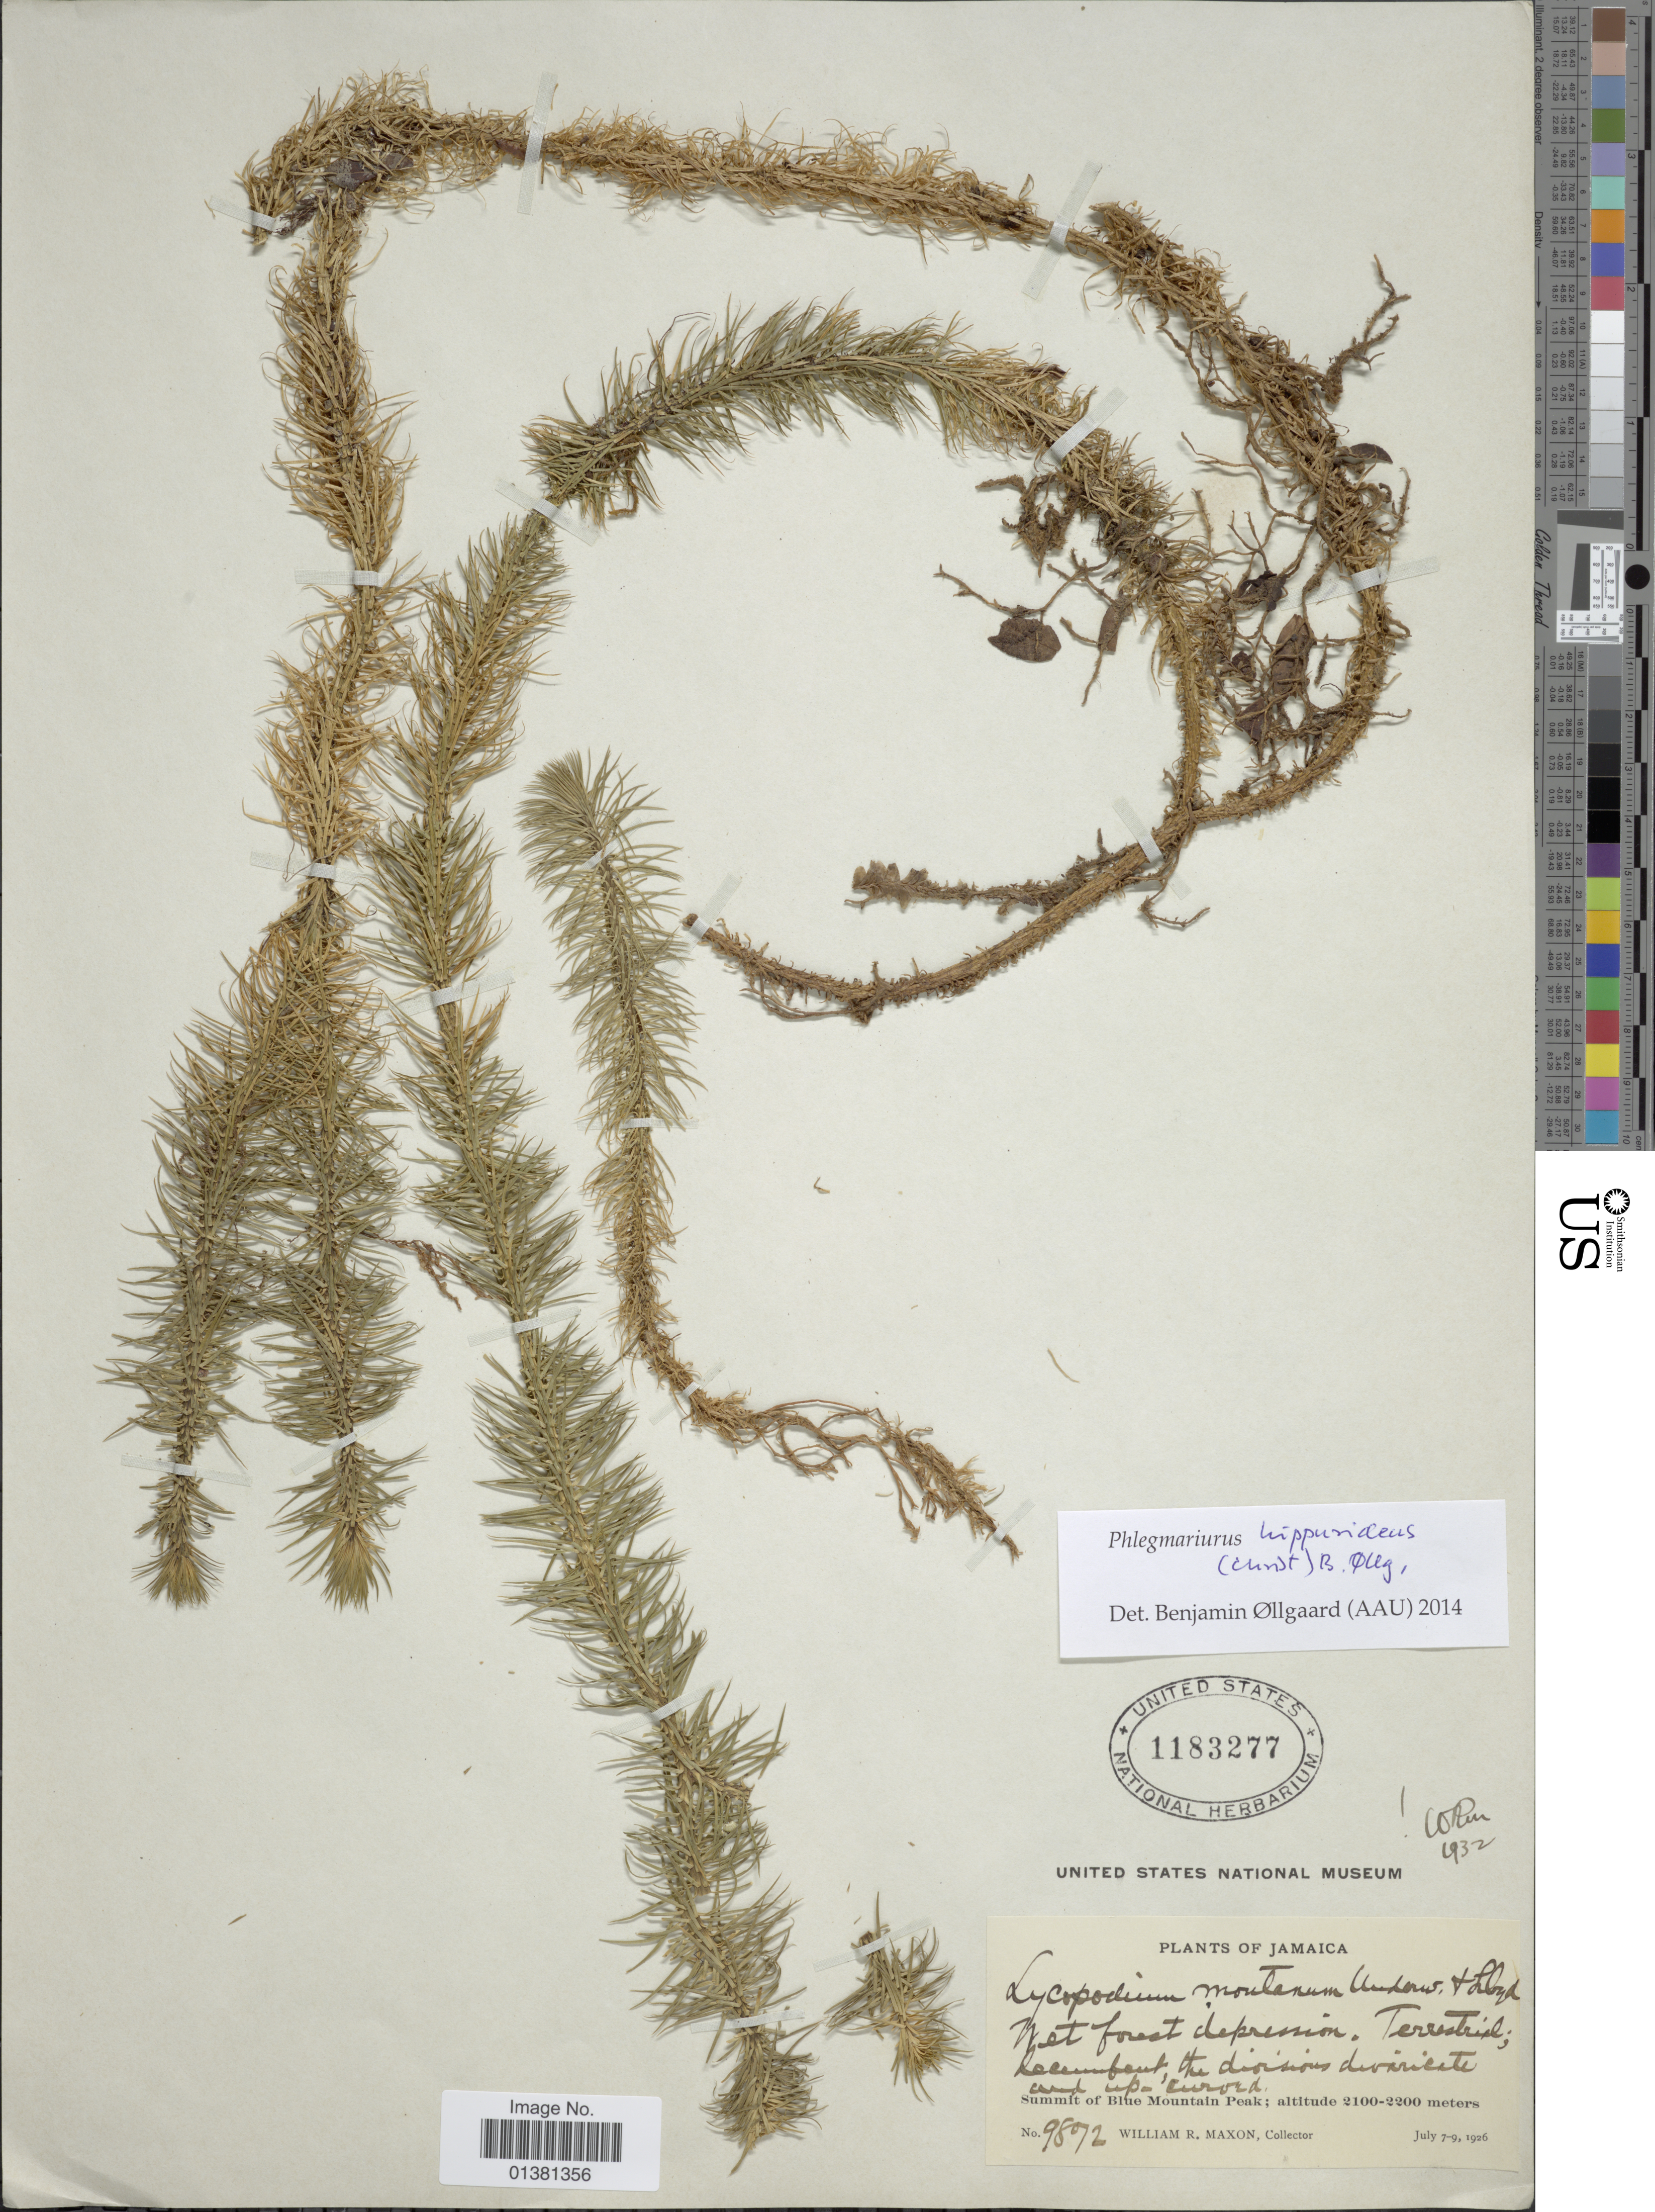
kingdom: Plantae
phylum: Tracheophyta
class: Lycopodiopsida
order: Lycopodiales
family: Lycopodiaceae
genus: Phlegmariurus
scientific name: Phlegmariurus hippurideus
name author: (Christ) B. Øllg.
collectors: W. R. Maxon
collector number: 98072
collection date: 1926-07-07/1926-07-09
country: Jamaica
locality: Summit of Blue Mountain Peak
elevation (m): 2100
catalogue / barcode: US 1183277